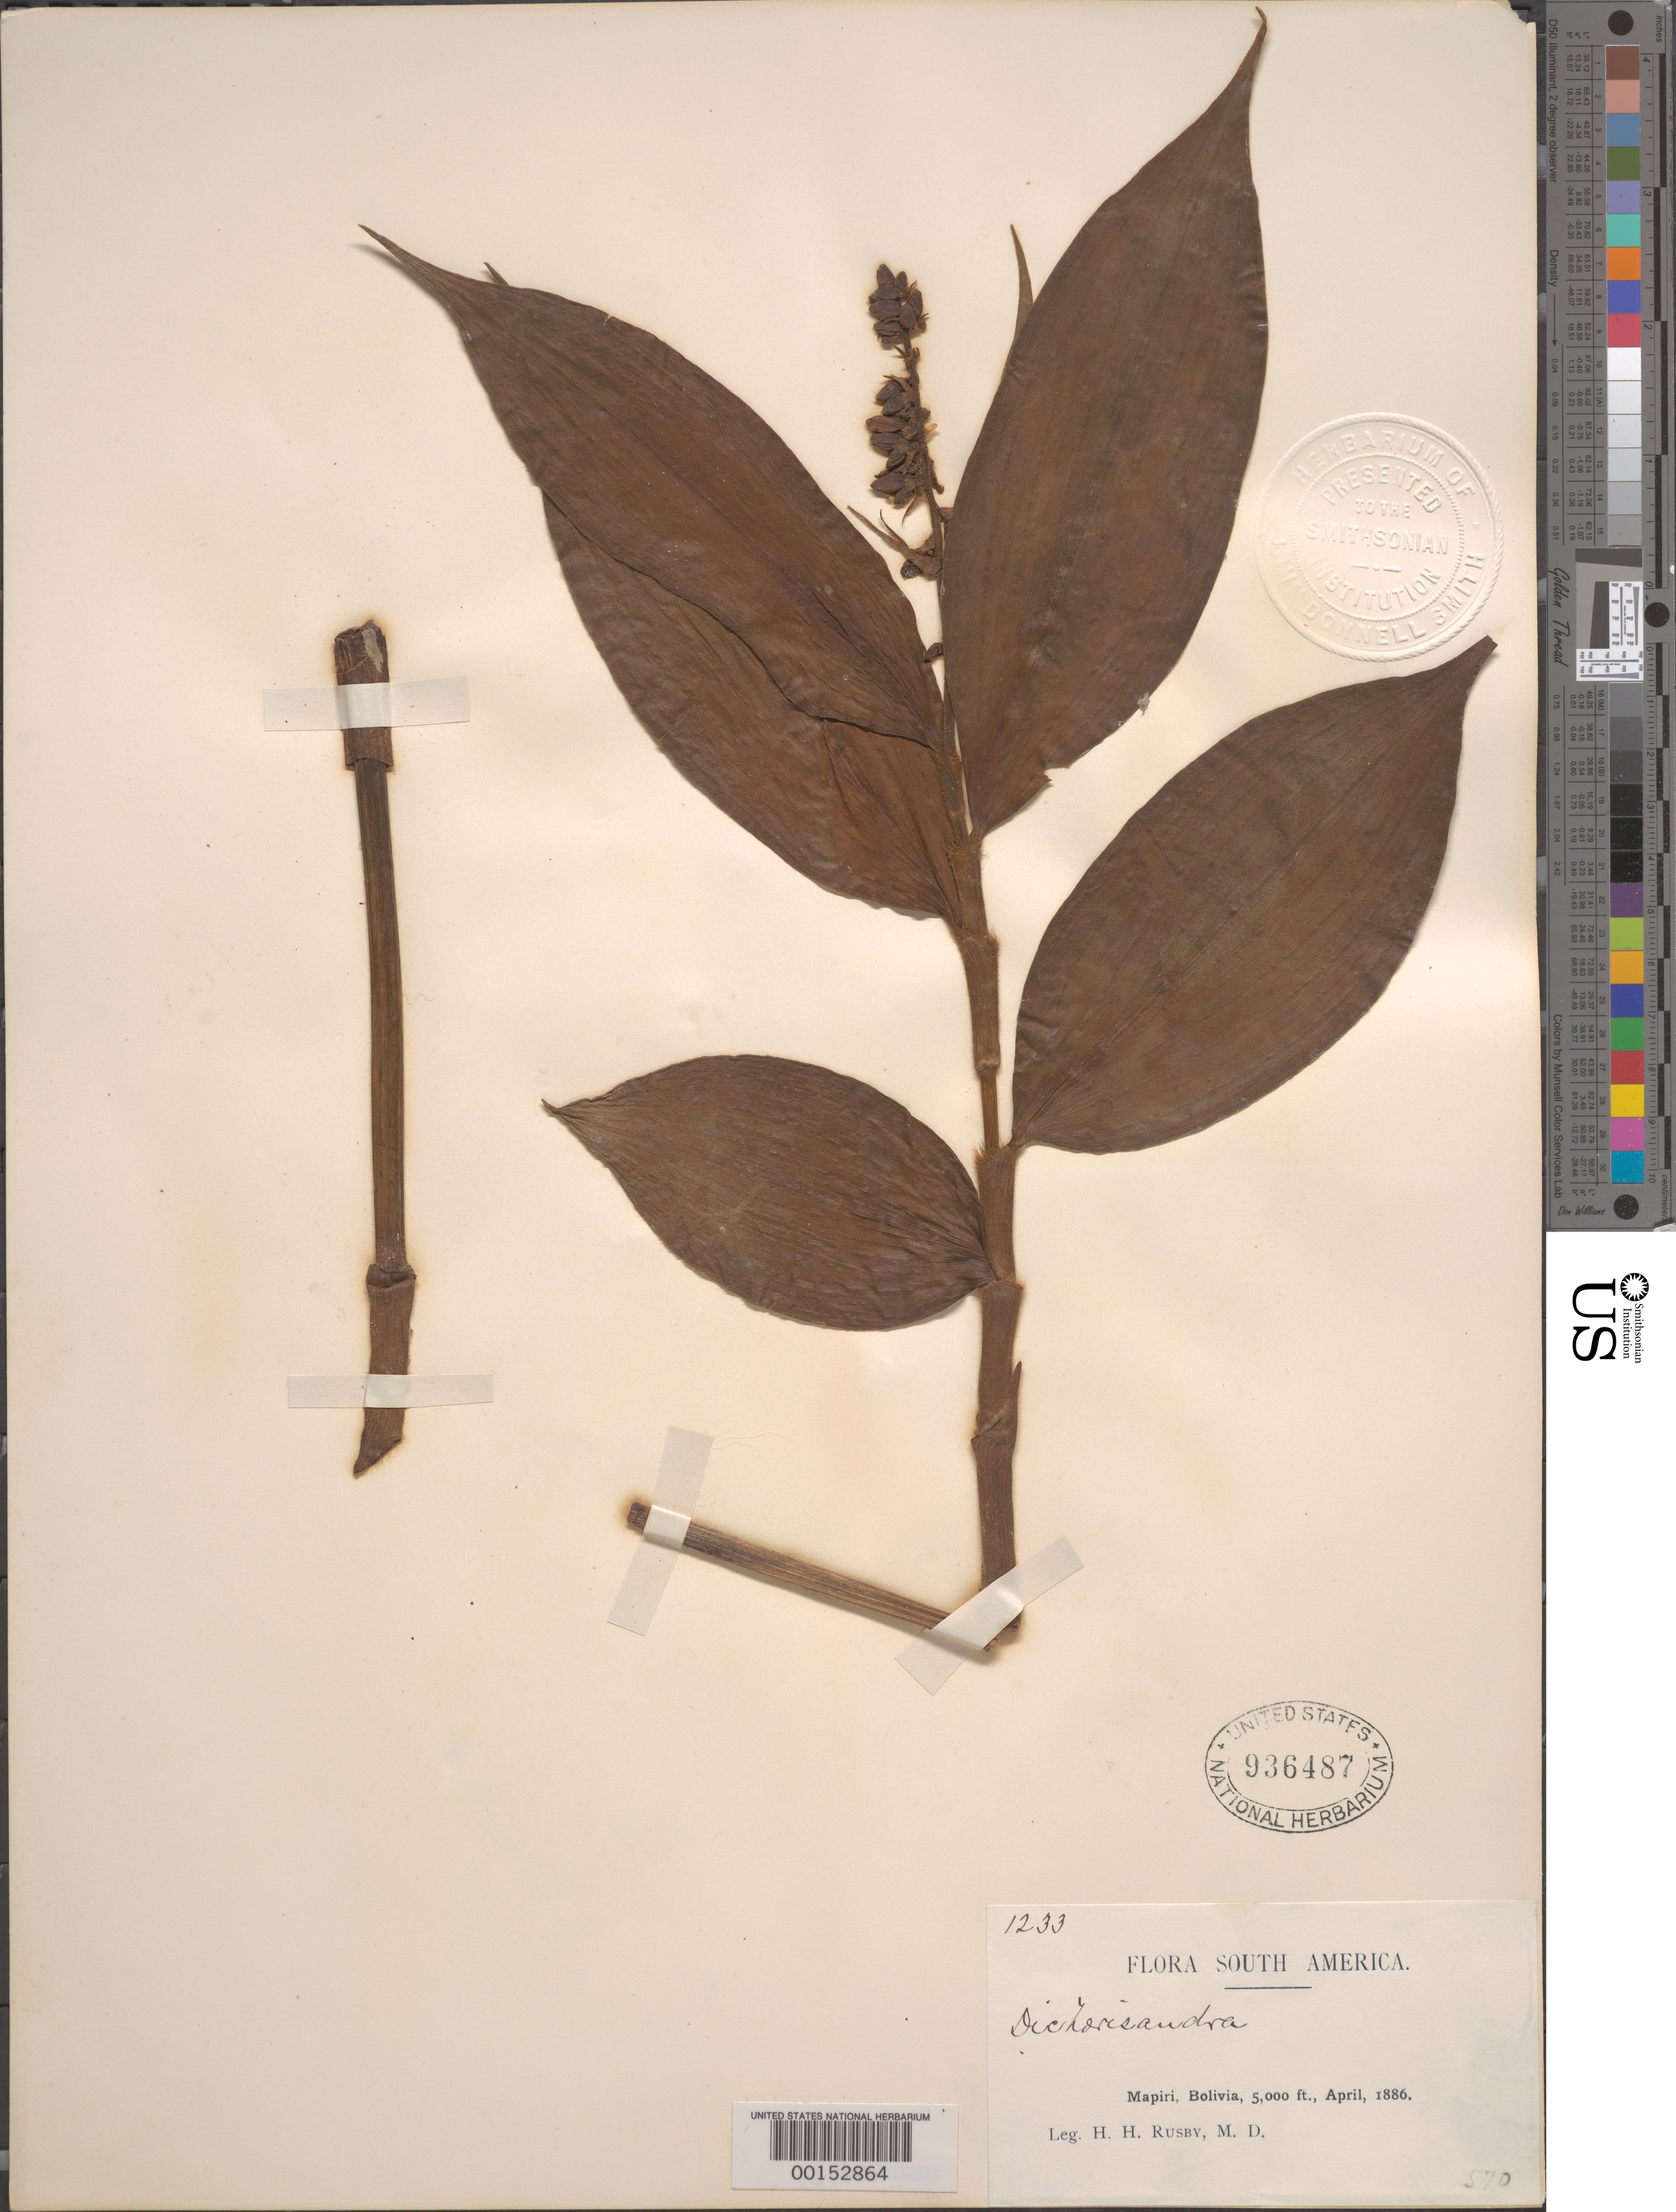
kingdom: Plantae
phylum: Tracheophyta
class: Liliopsida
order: Commelinales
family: Commelinaceae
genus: Dichorisandra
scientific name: Dichorisandra sp.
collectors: H. H. Rusby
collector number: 1233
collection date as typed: April, 186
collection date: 1886-04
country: Bolivia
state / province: La Páz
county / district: Larecaja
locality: Mapiri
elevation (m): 1524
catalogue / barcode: US 936487